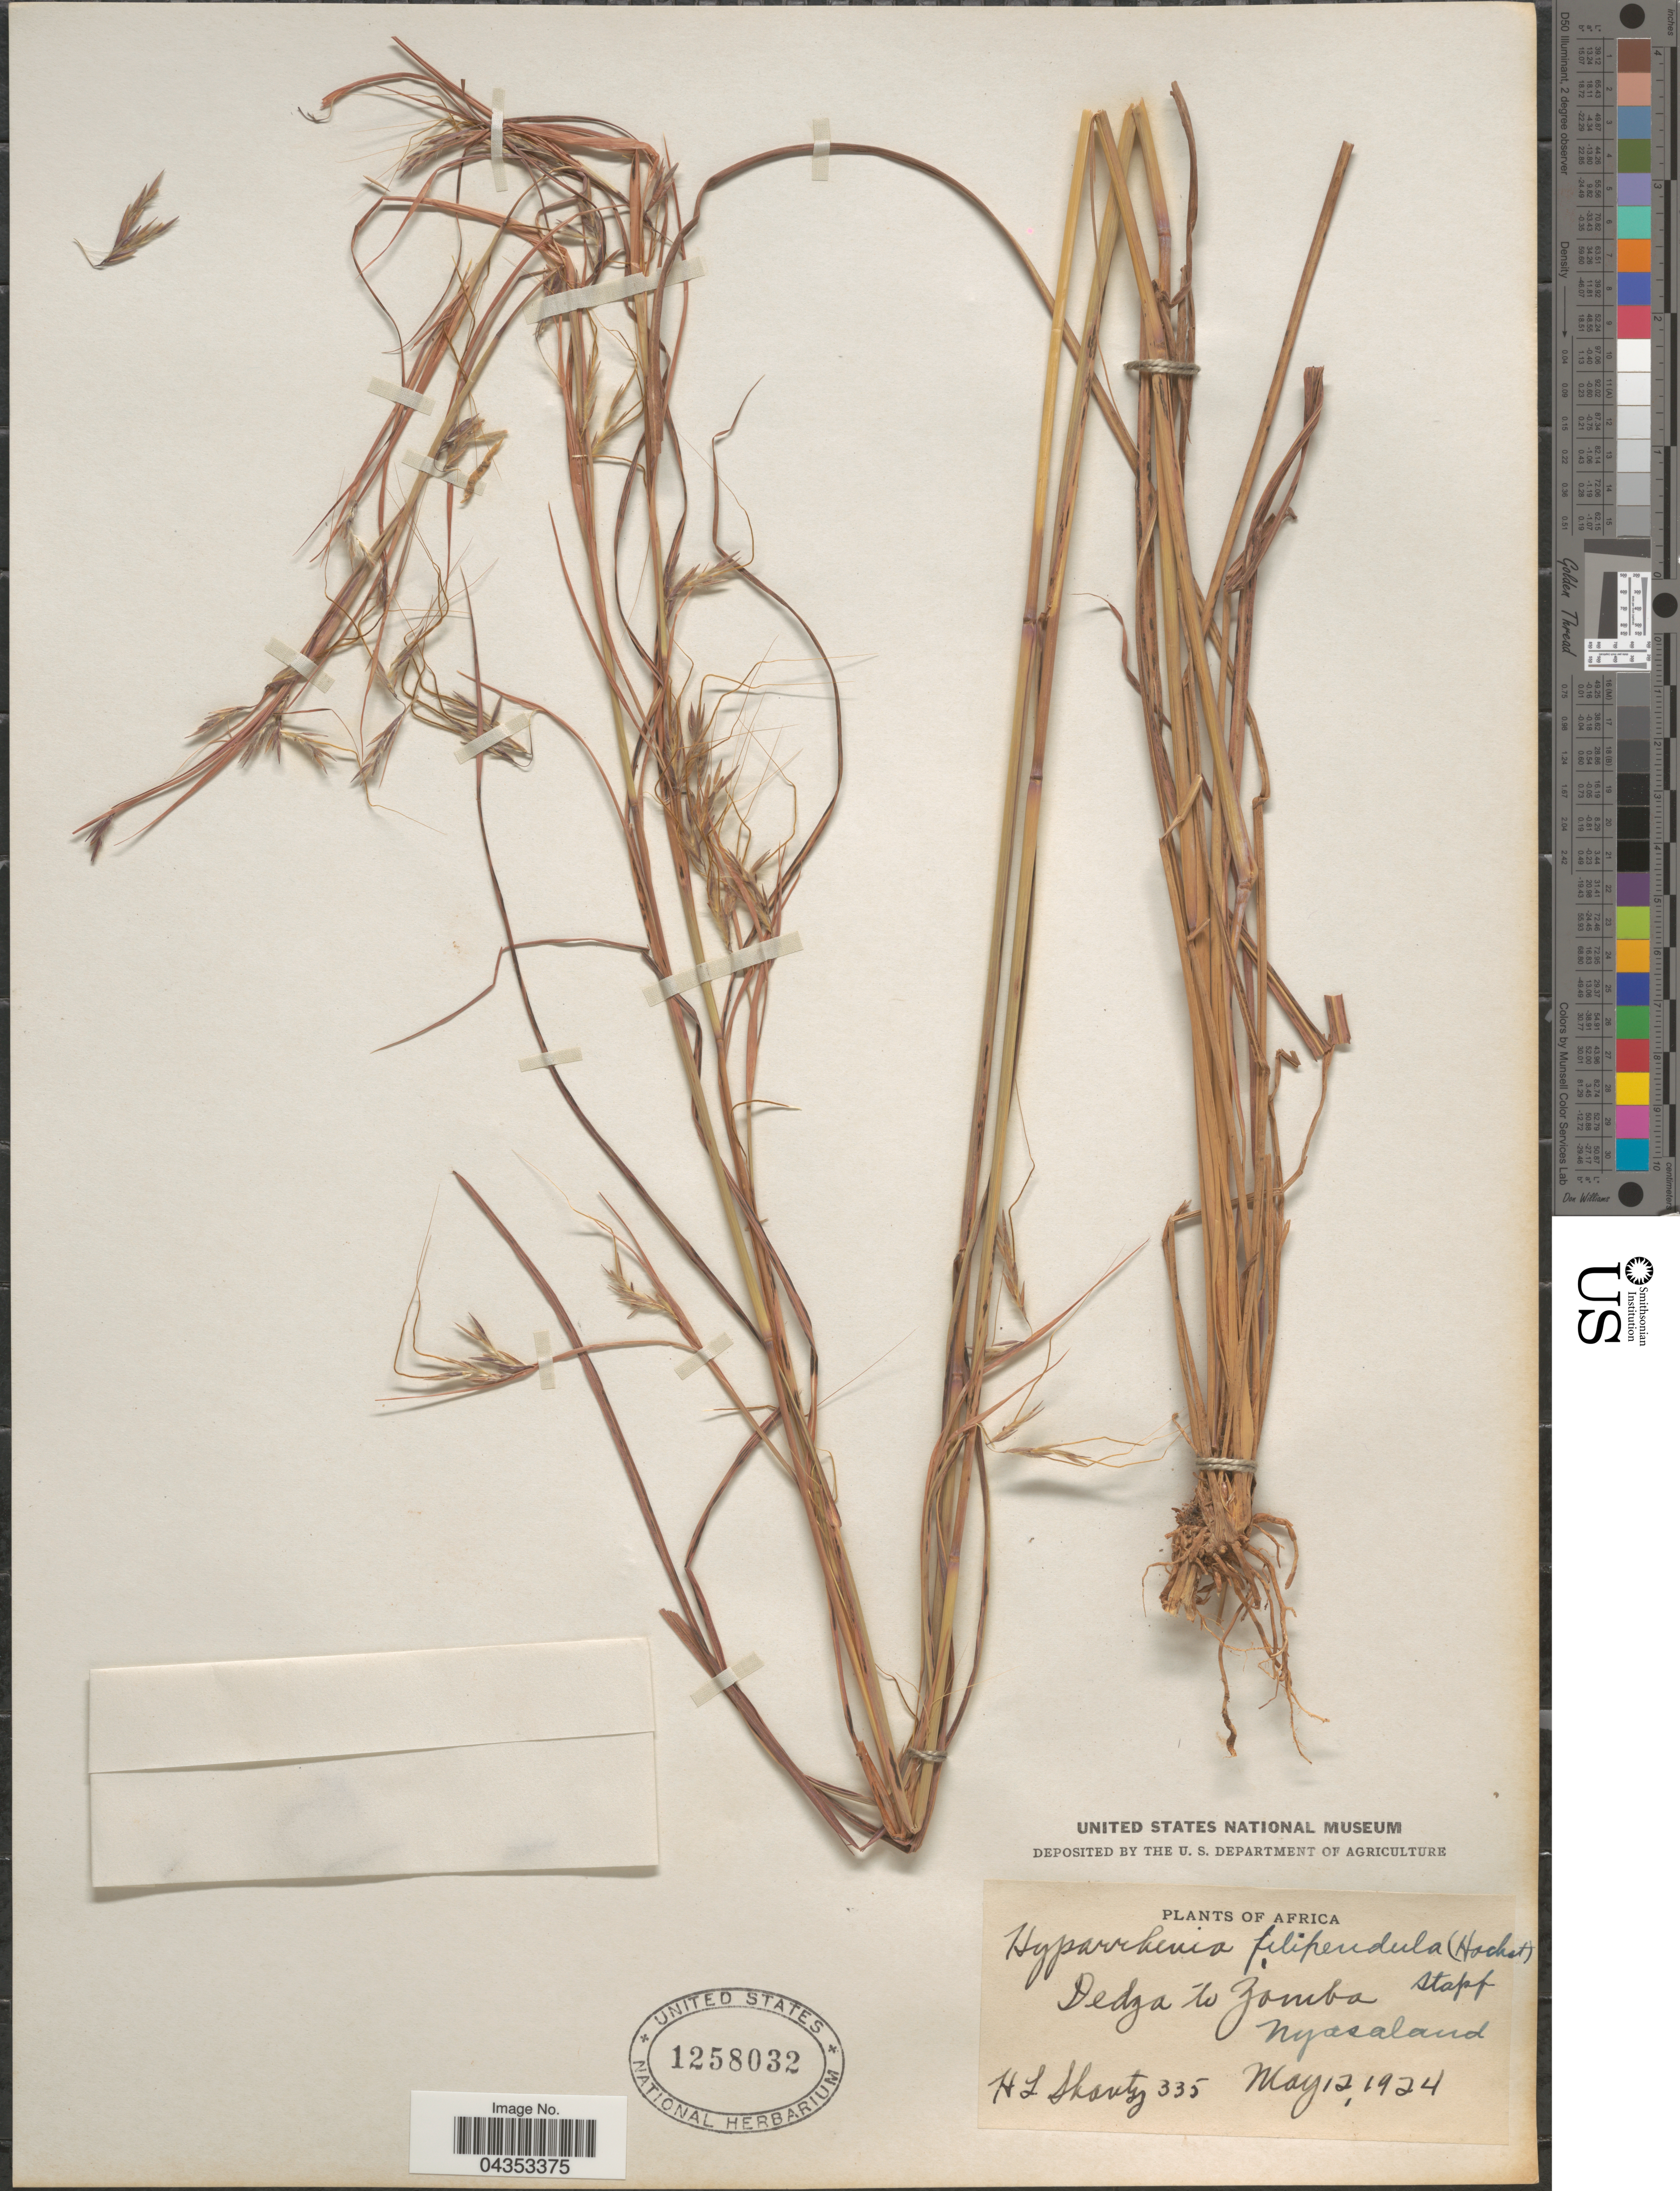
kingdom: Plantae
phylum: Tracheophyta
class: Liliopsida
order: Poales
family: Poaceae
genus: Hyparrhenia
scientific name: Hyparrhenia filipendula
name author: (Hochr.) Stapf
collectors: H. Shantz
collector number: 335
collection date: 1924-05-12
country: Malawi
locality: Dedza to Zomba. Nyasaland.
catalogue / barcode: US 1258032